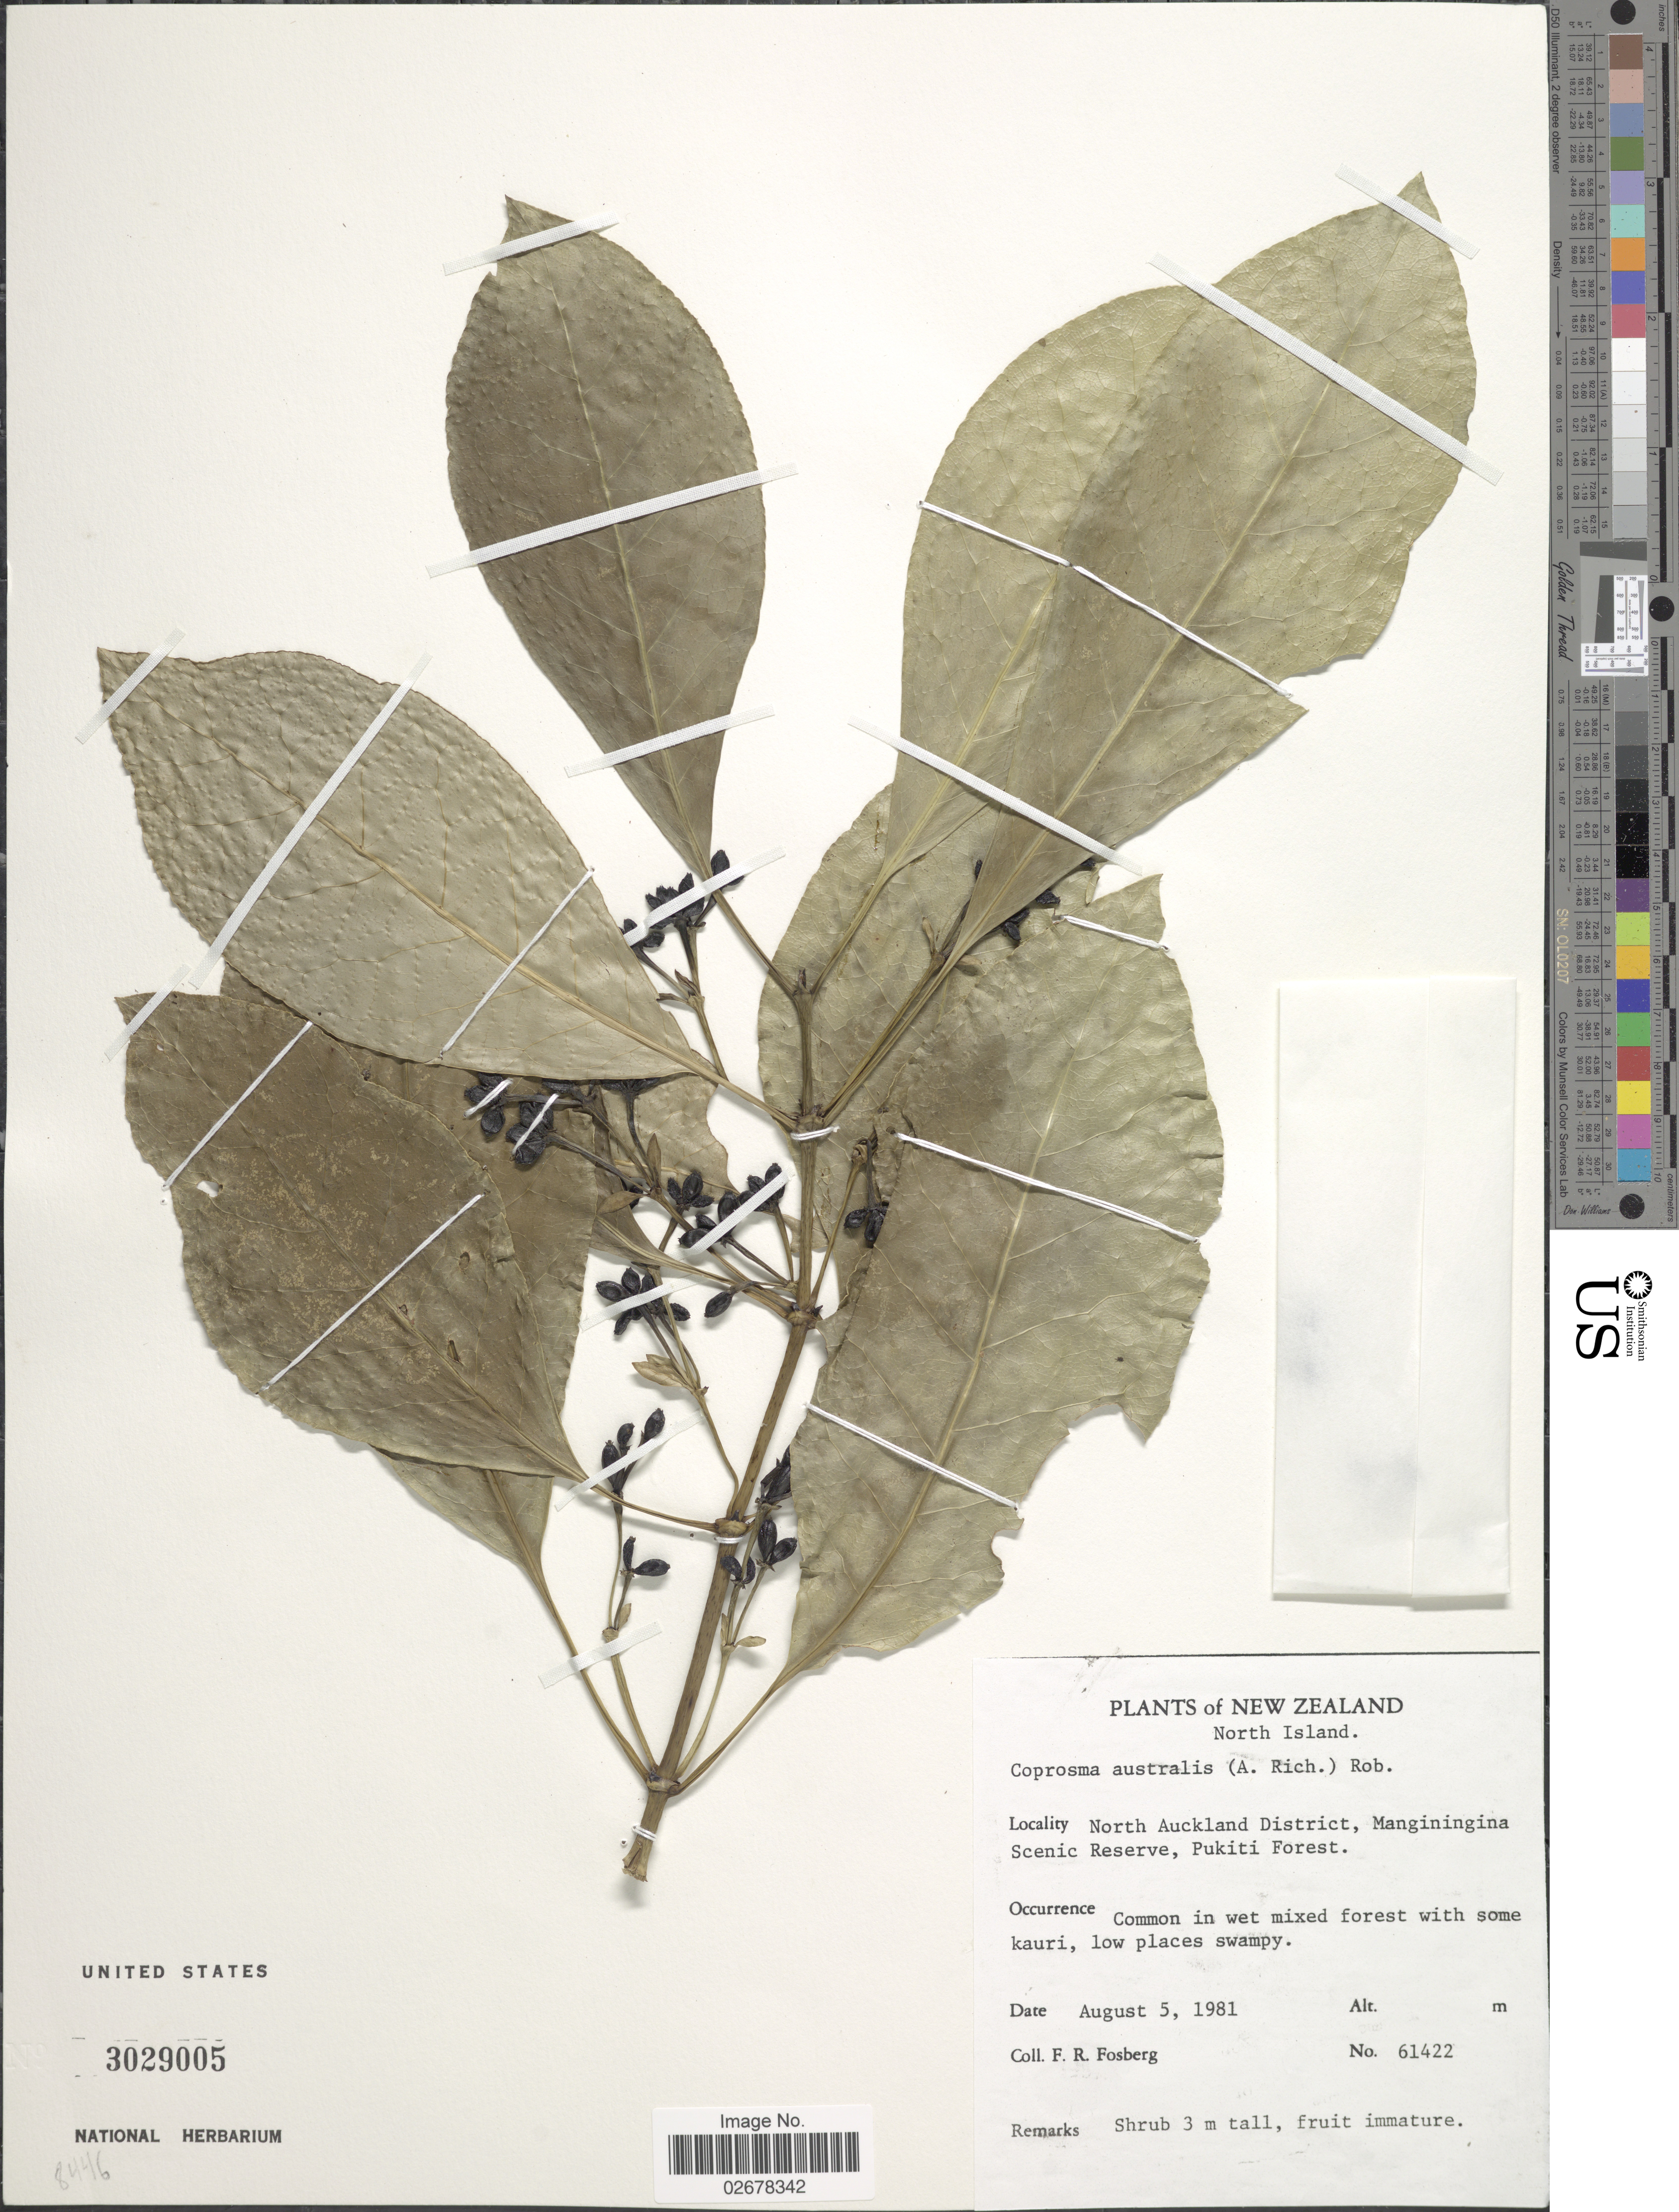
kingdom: Plantae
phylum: Tracheophyta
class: Magnoliopsida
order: Gentianales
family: Rubiaceae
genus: Coprosma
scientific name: Coprosma australis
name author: (A. Rich.) B.L. Rob.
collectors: F. R. Fosberg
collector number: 61422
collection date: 1981-08-05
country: New Zealand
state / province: Auckland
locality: North Island, North Auckland District, Manginingina Scenic Reserve, Pukiti Forest, low places swampy.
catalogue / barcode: US 3029005